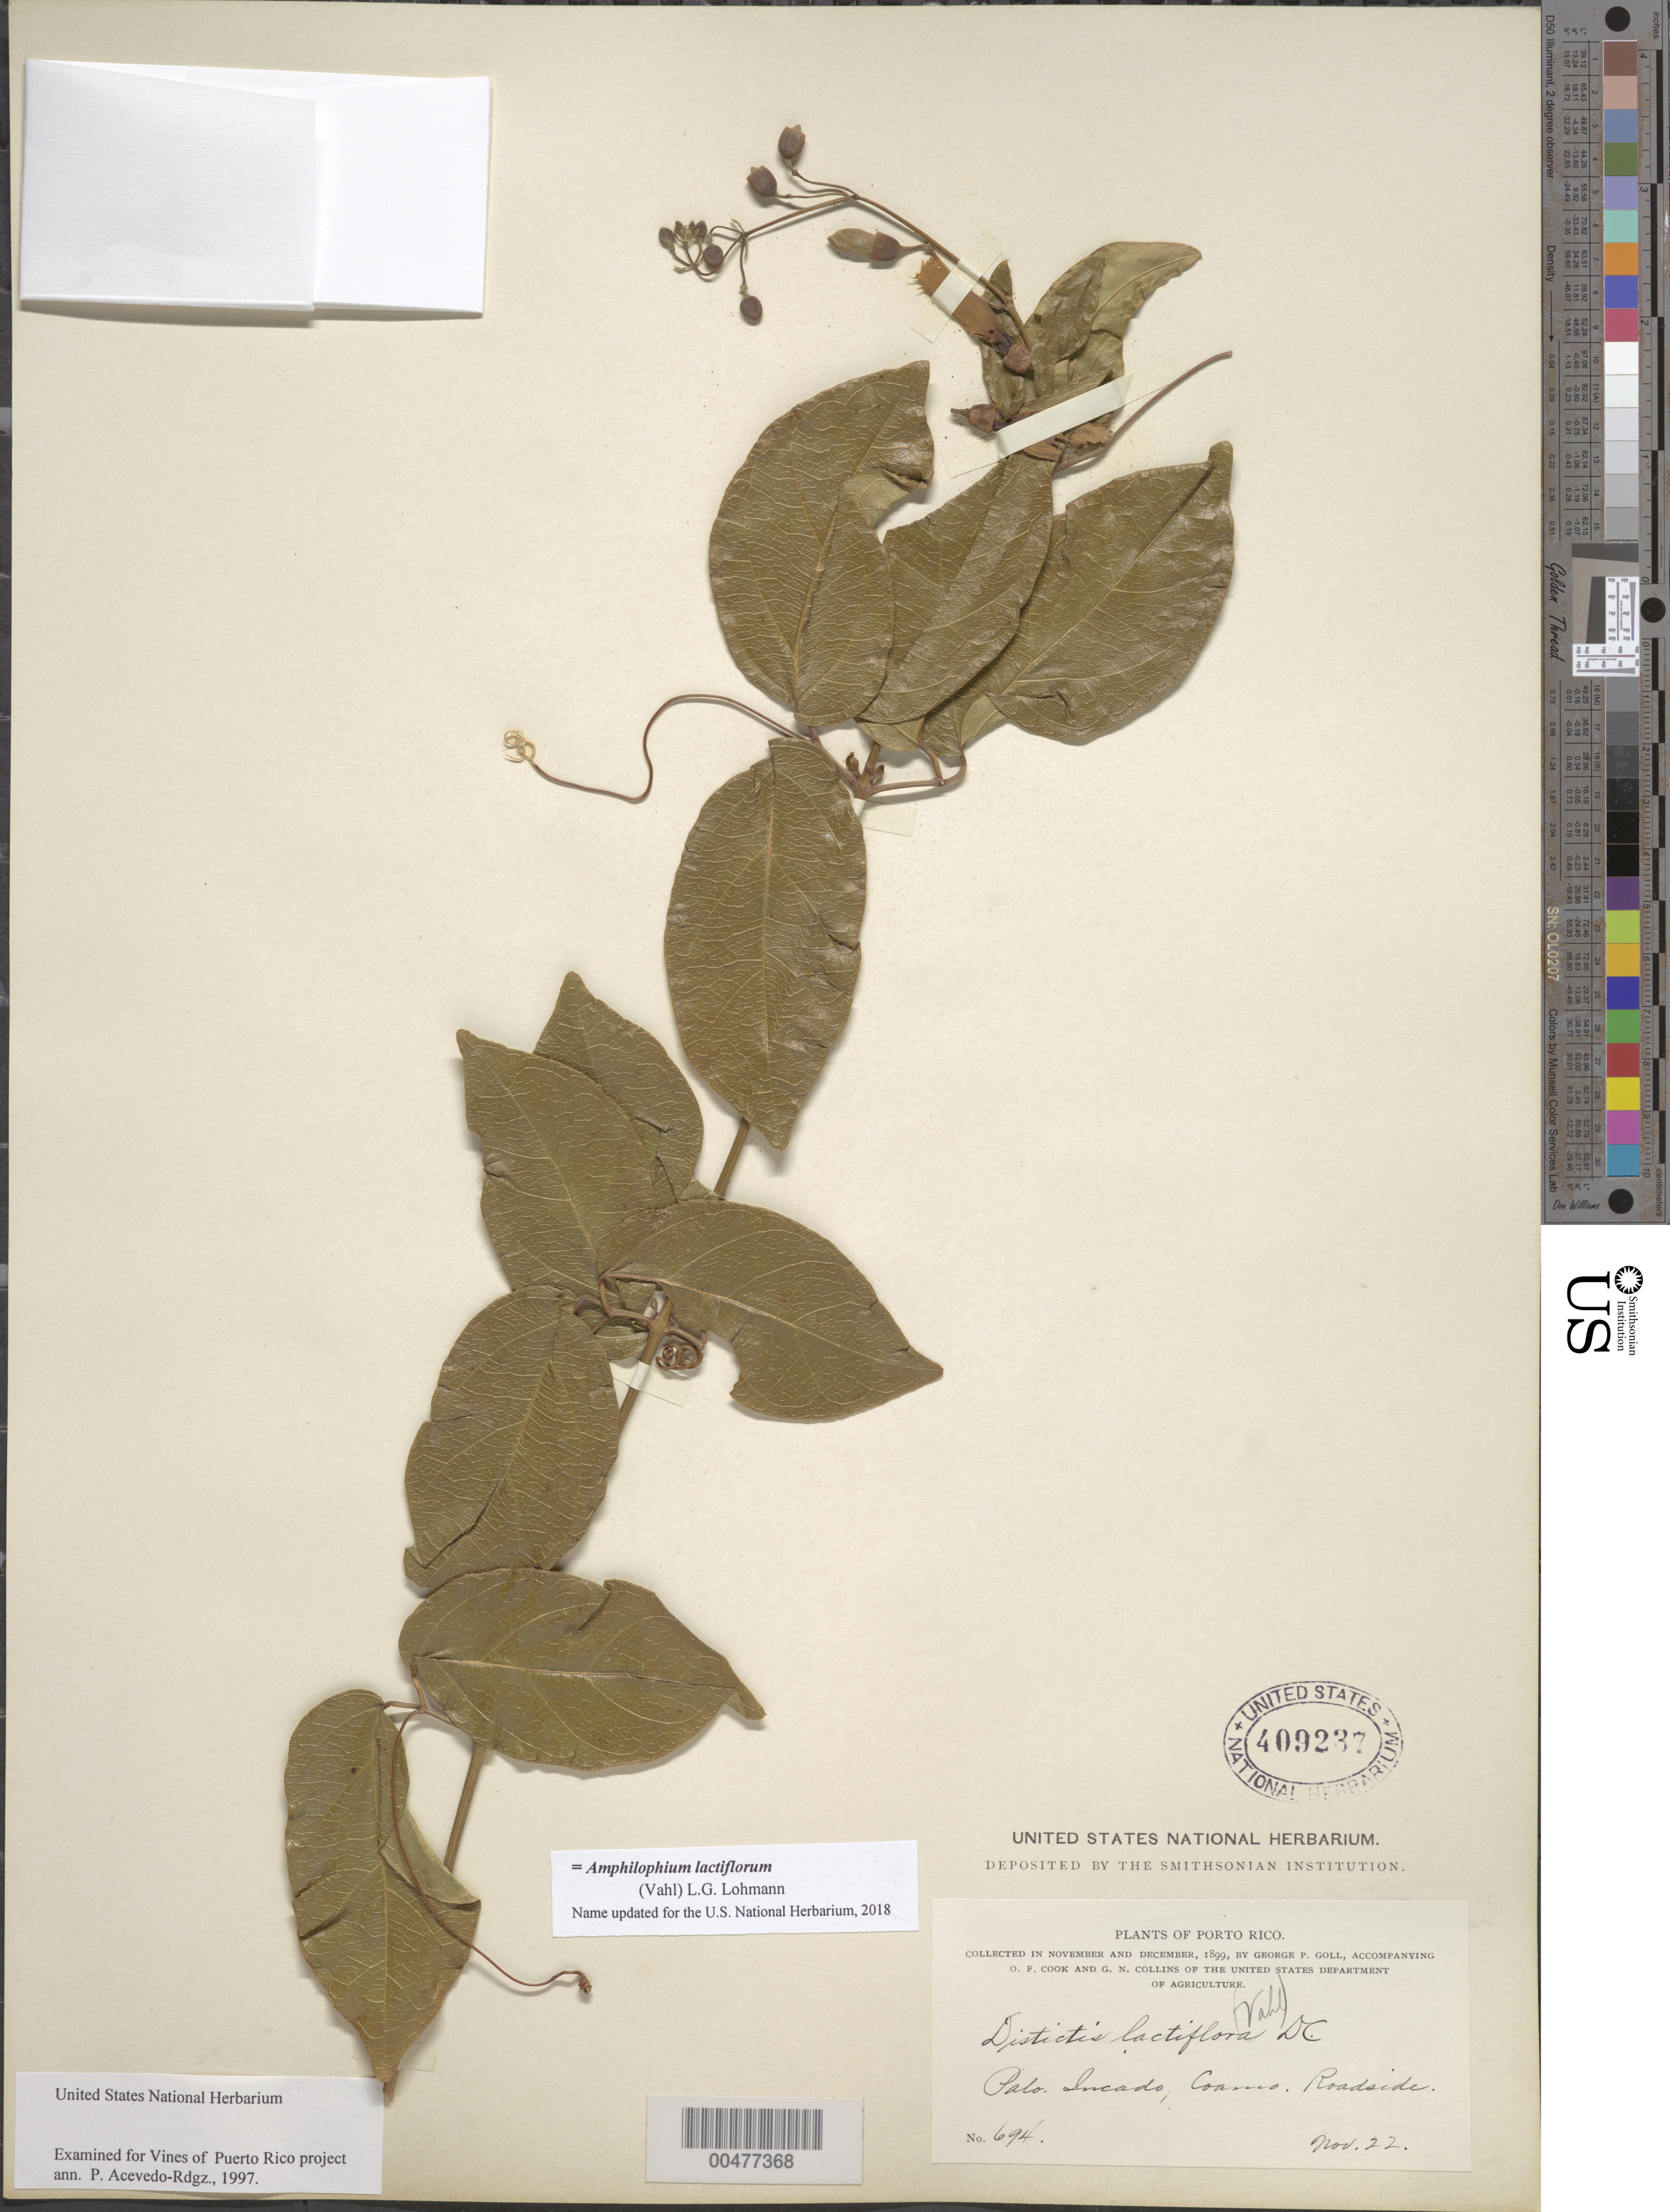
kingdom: Plantae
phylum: Tracheophyta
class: Magnoliopsida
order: Lamiales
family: Bignoniaceae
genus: Amphilophium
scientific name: Amphilophium lactiflorum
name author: (Vahl) L.G. Lohmann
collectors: G. Goll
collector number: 694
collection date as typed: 22 Nov 1899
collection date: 1899-11-22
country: Puerto Rico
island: Greater Antilles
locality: Palo Incado. Roadside.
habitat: Roadside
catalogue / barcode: US 409237